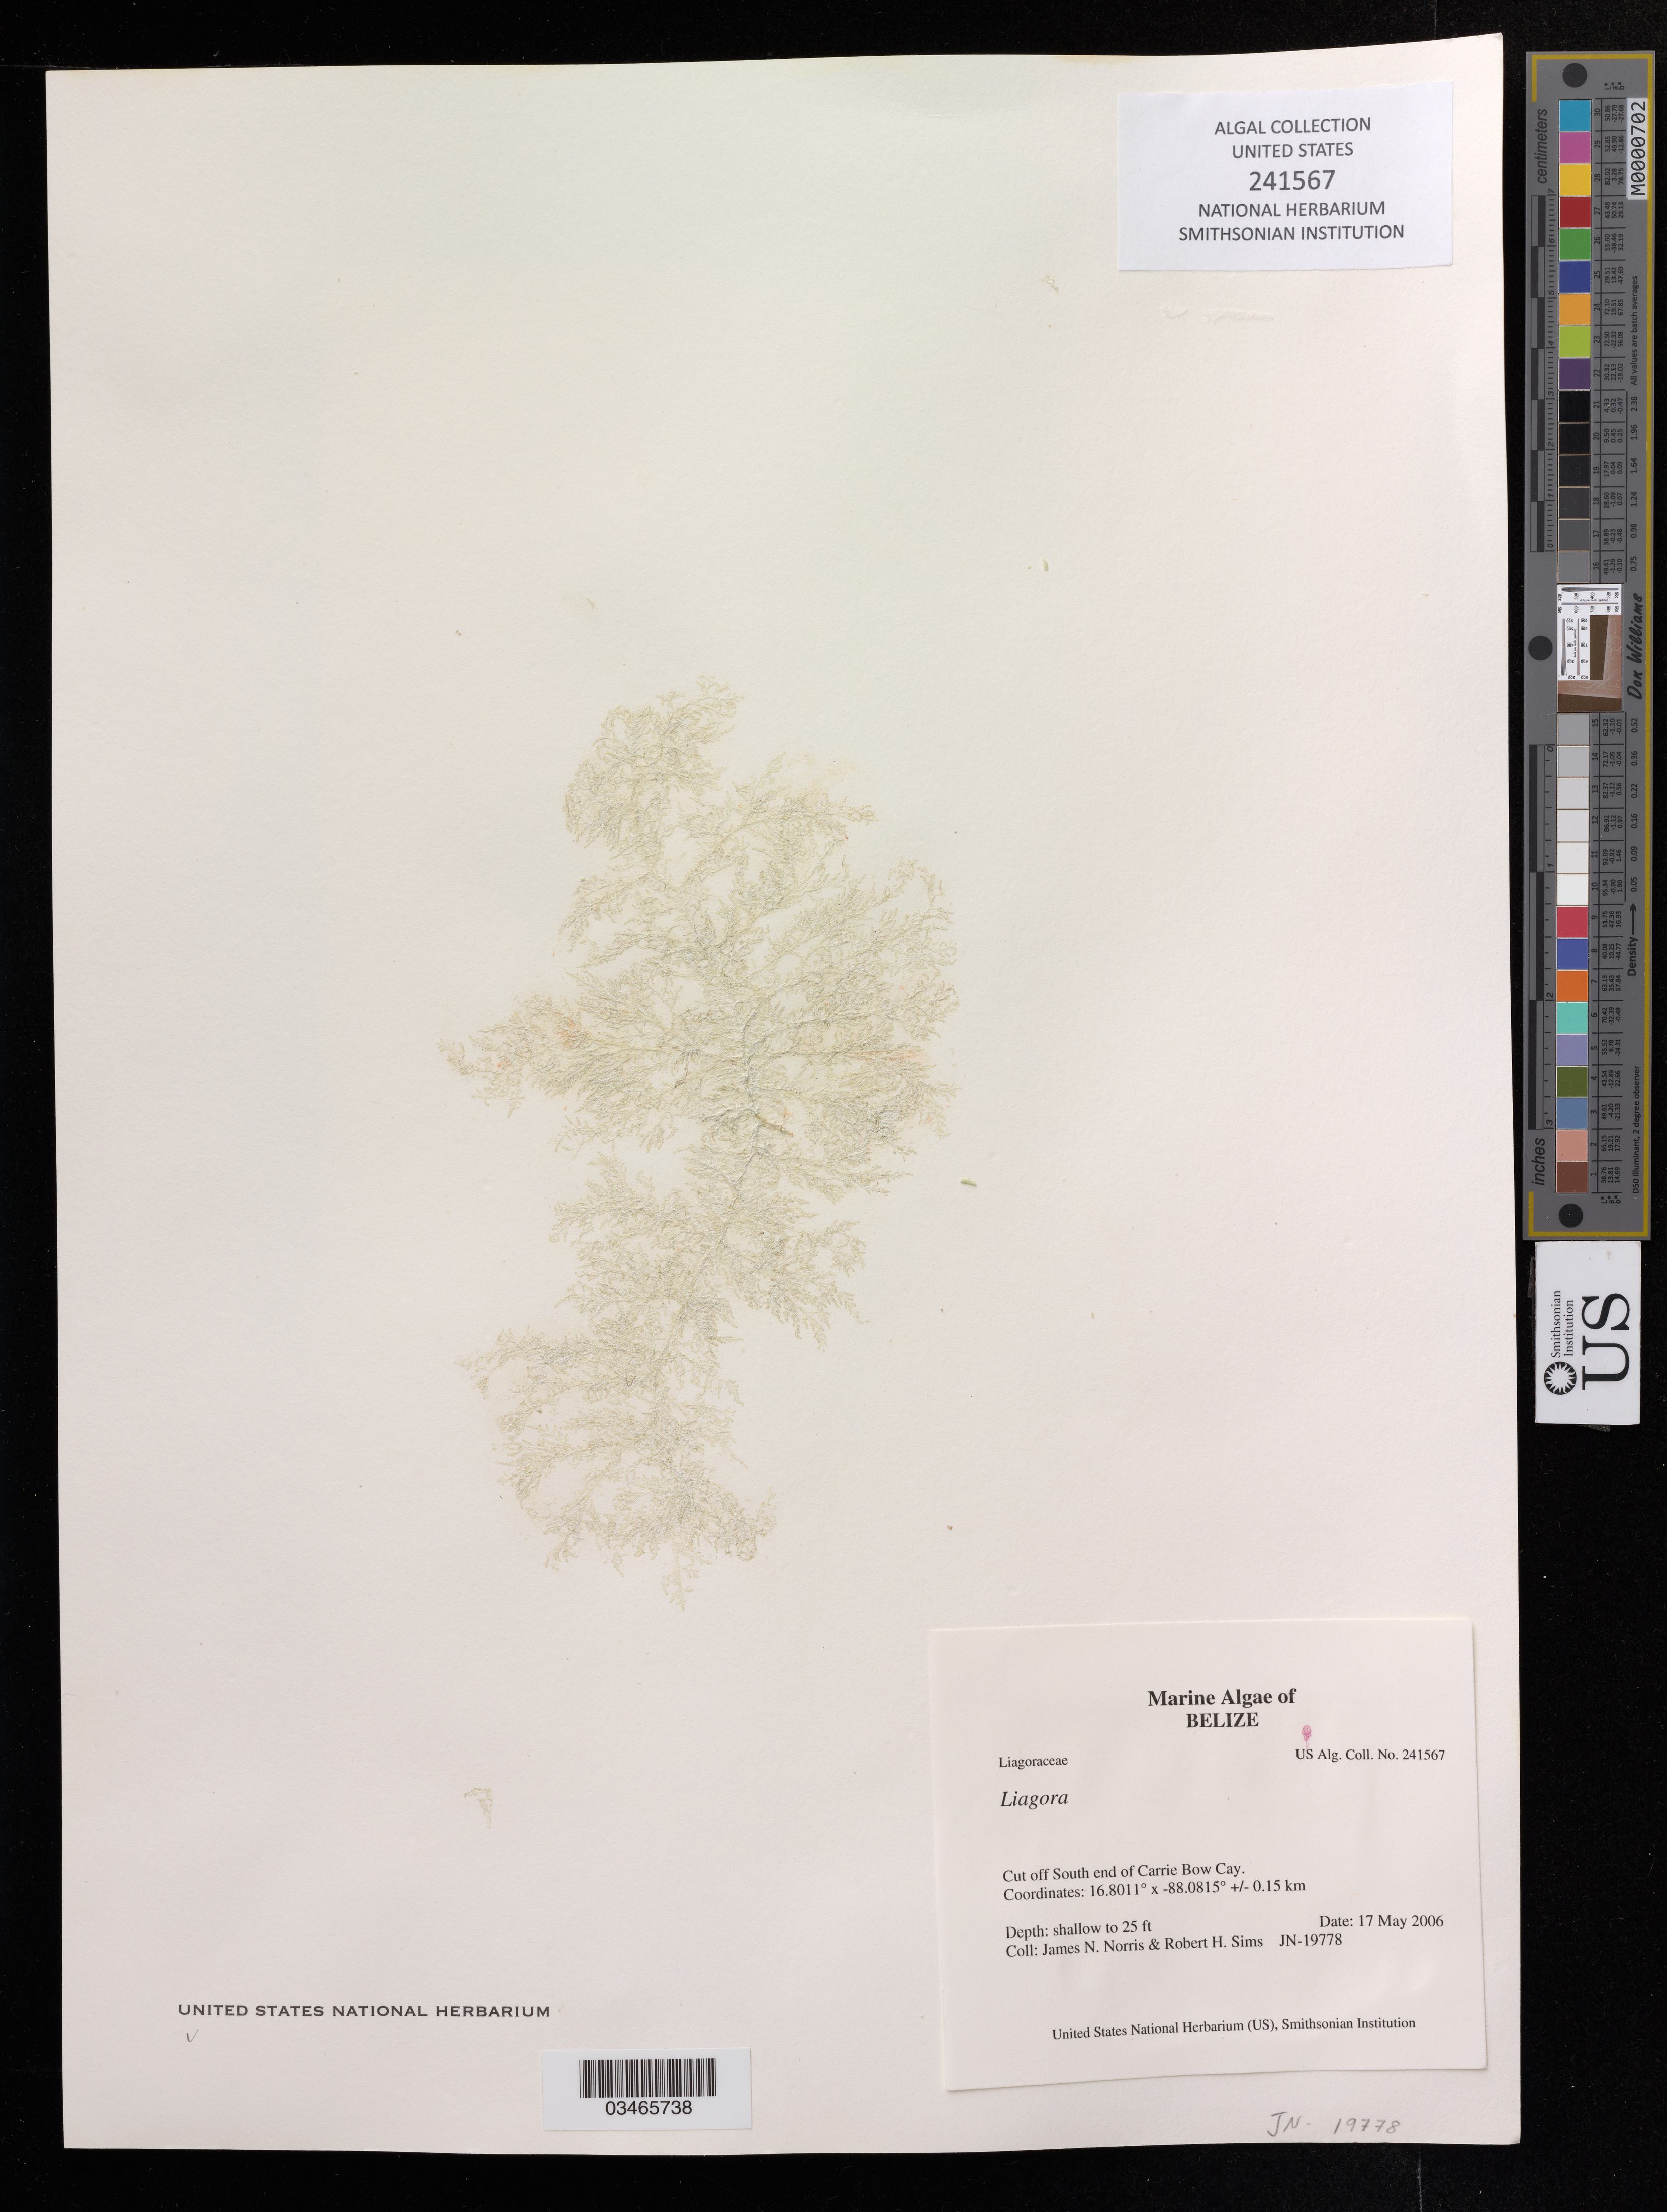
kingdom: Plantae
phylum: Rhodophyta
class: Florideophyceae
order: Nemaliales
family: Liagoraceae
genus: Liagora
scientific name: Liagora sp.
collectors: J. Norris & R. H. Sims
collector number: JN-19778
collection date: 2006-05-17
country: Belize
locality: Cut off South end of Carrie Bow Cay.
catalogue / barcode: US 241567